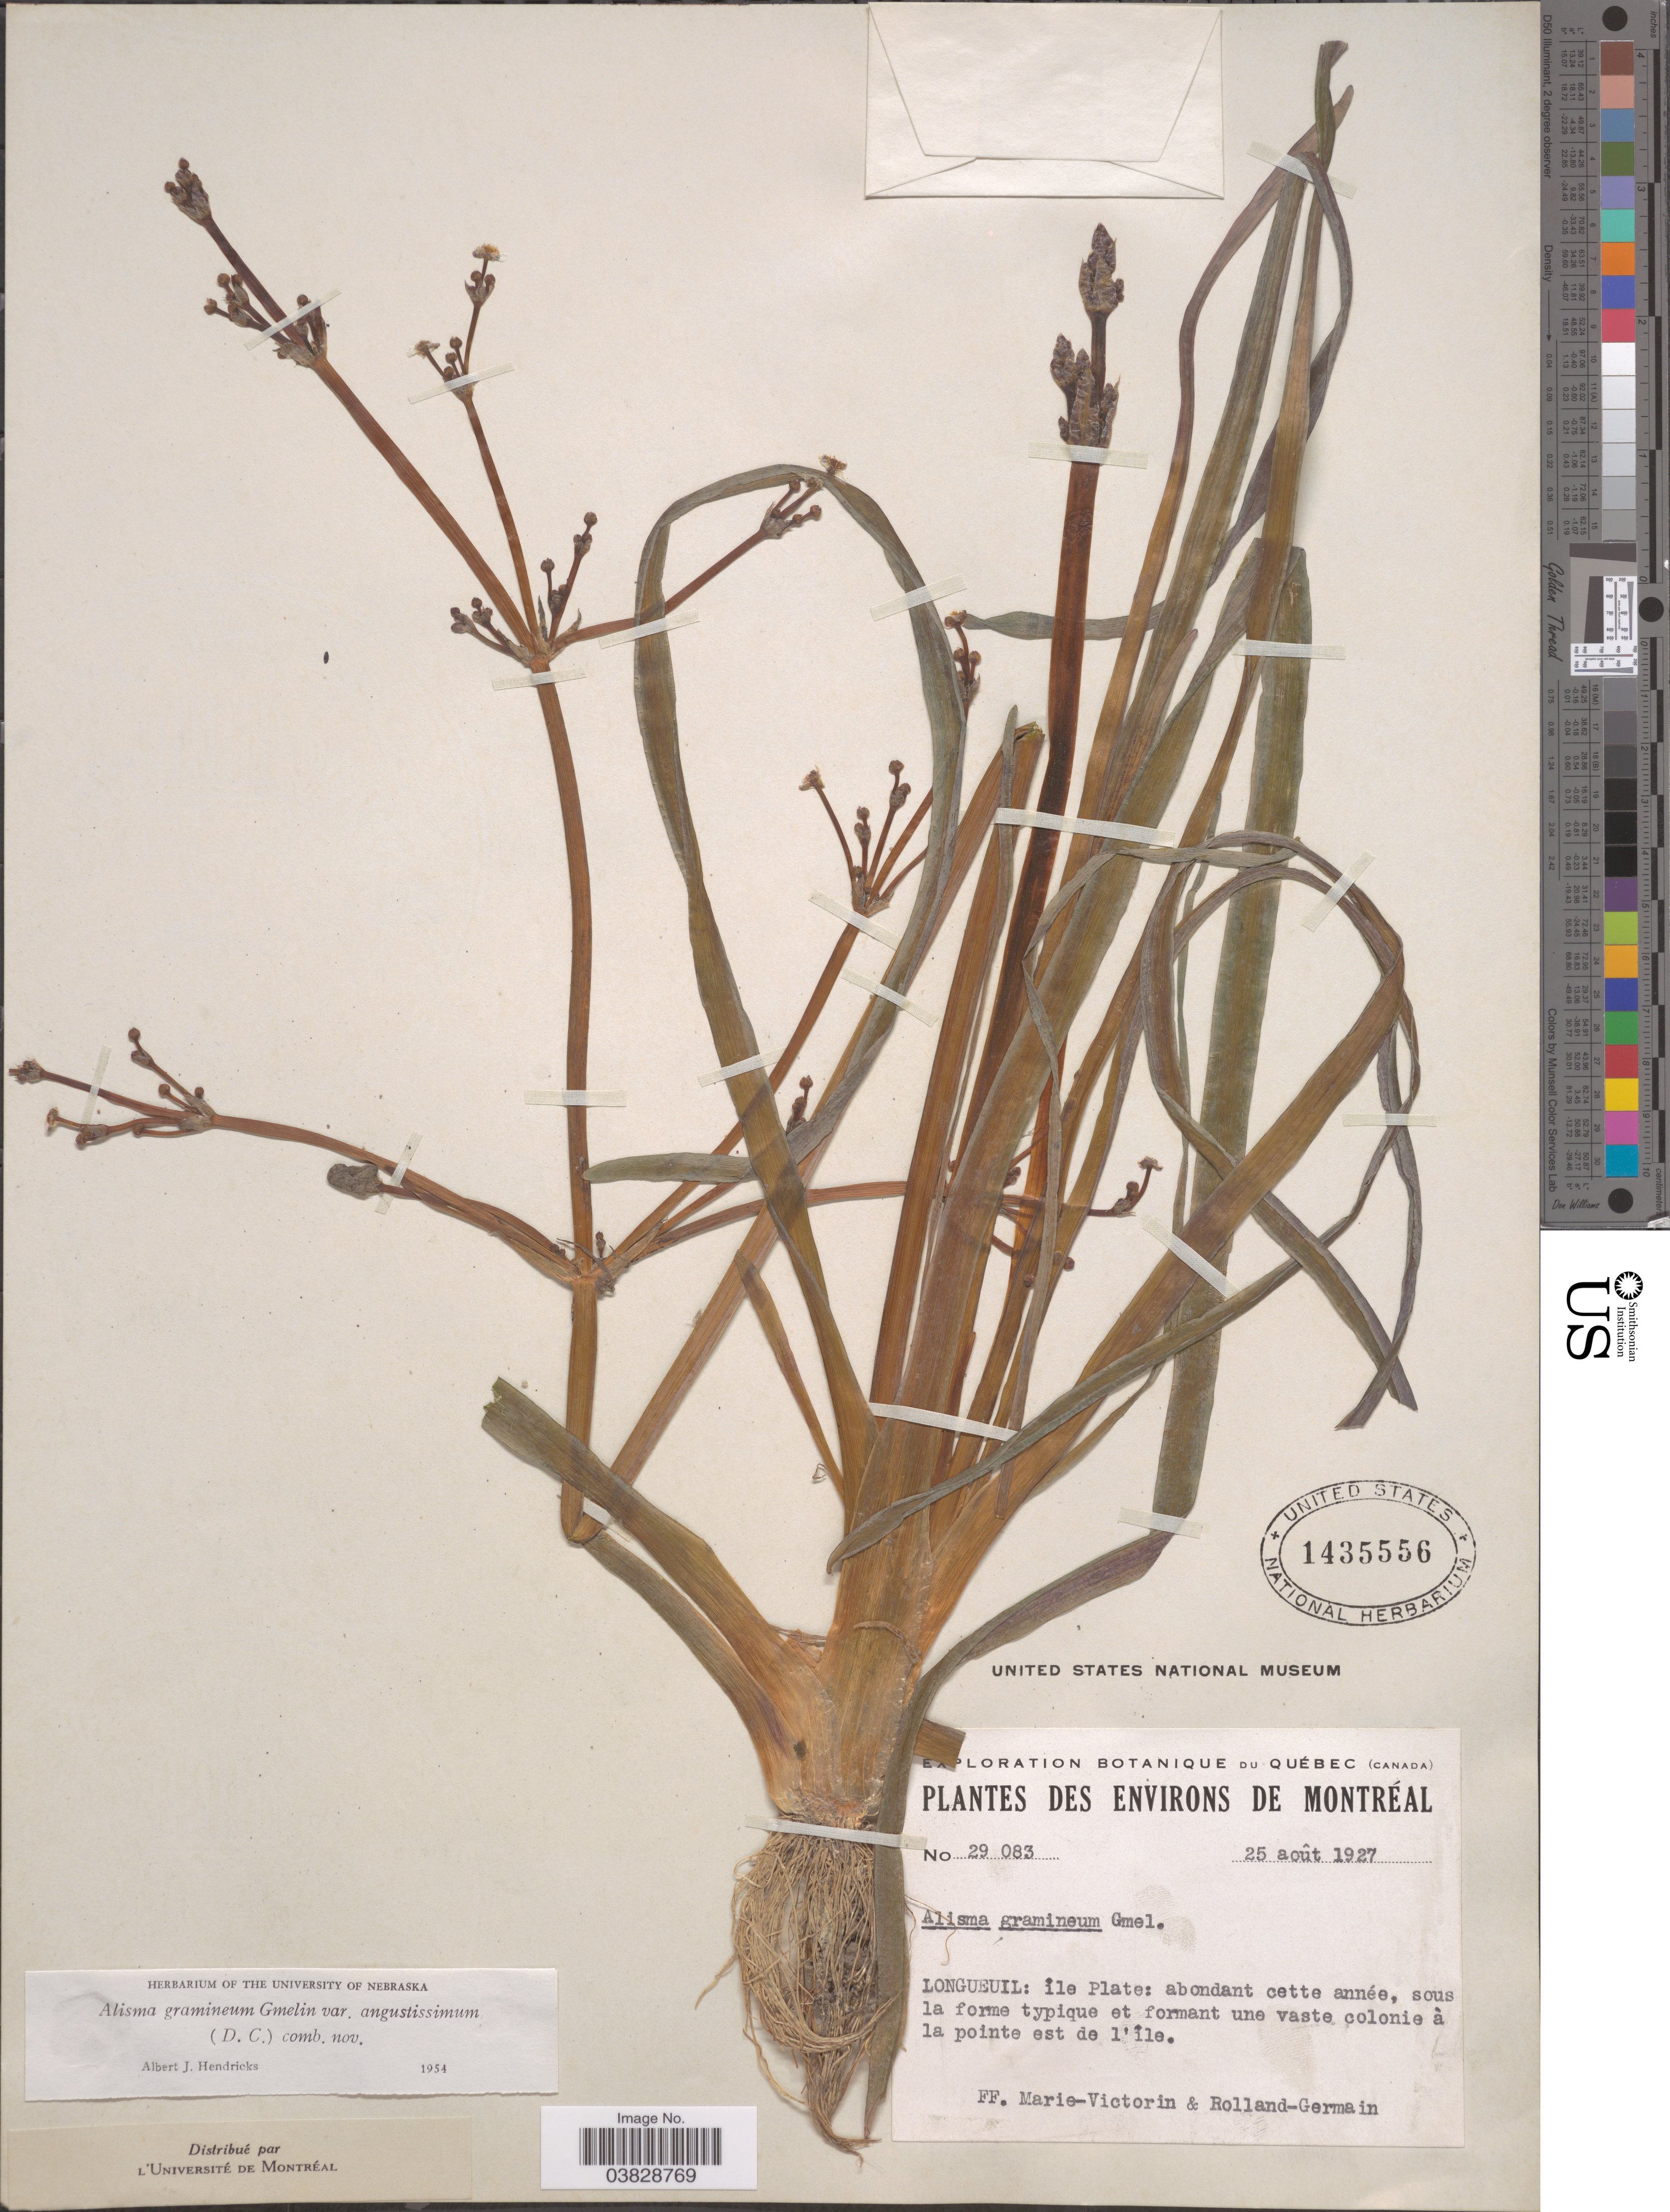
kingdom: Plantae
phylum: Tracheophyta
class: Liliopsida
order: Alismatales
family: Alismataceae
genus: Alisma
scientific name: Alisma gramineum var. angustissimum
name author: (DC.) A.J.Hendricks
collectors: F. Marie-Victorin & Rolland-Germain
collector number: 29083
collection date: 1927-08-25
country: Canada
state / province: Quebec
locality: Environs de Montréal. Longueuil: île Plate.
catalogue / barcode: US 1435556